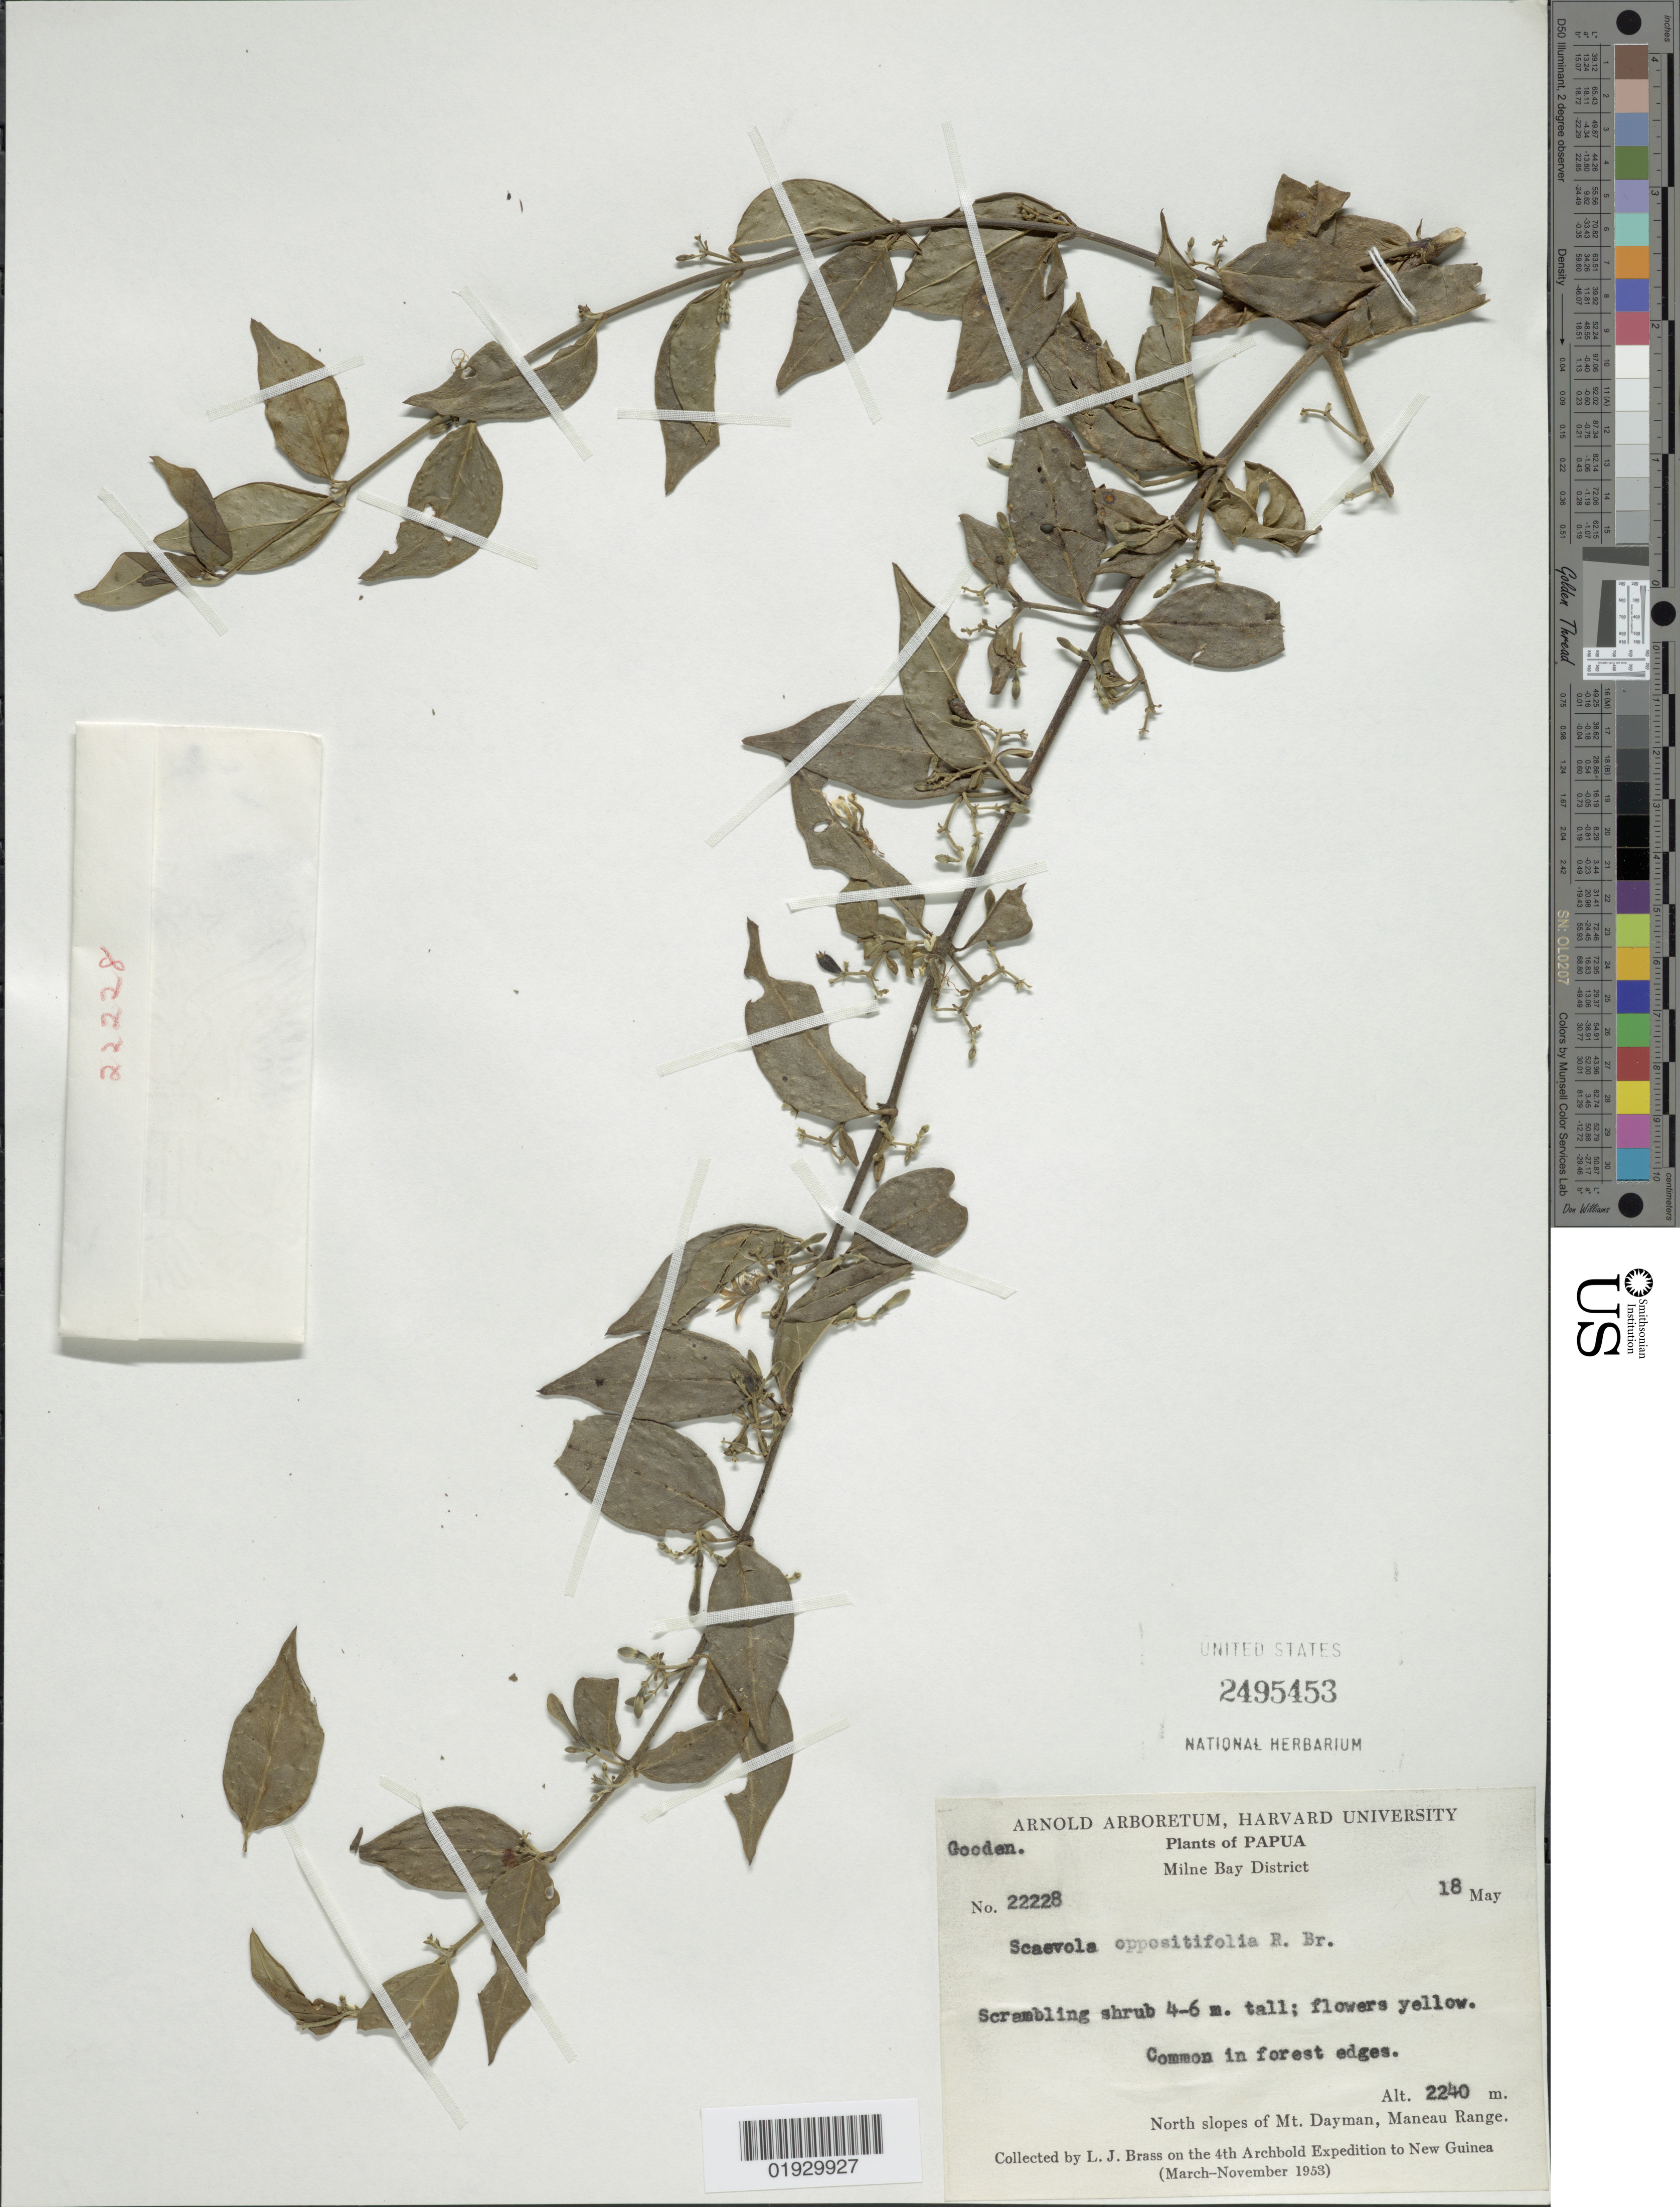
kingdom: Plantae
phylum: Tracheophyta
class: Magnoliopsida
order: Asterales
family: Goodeniaceae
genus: Scaevola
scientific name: Scaevola oppositifolia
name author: Roxb.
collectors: L. J. Brass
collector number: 22228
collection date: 1953-05-18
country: Papua New Guinea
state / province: Milne Bay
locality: Milne Bay District. North slopes of MT. Dayman, Maneau Range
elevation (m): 2240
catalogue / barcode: US 2495453